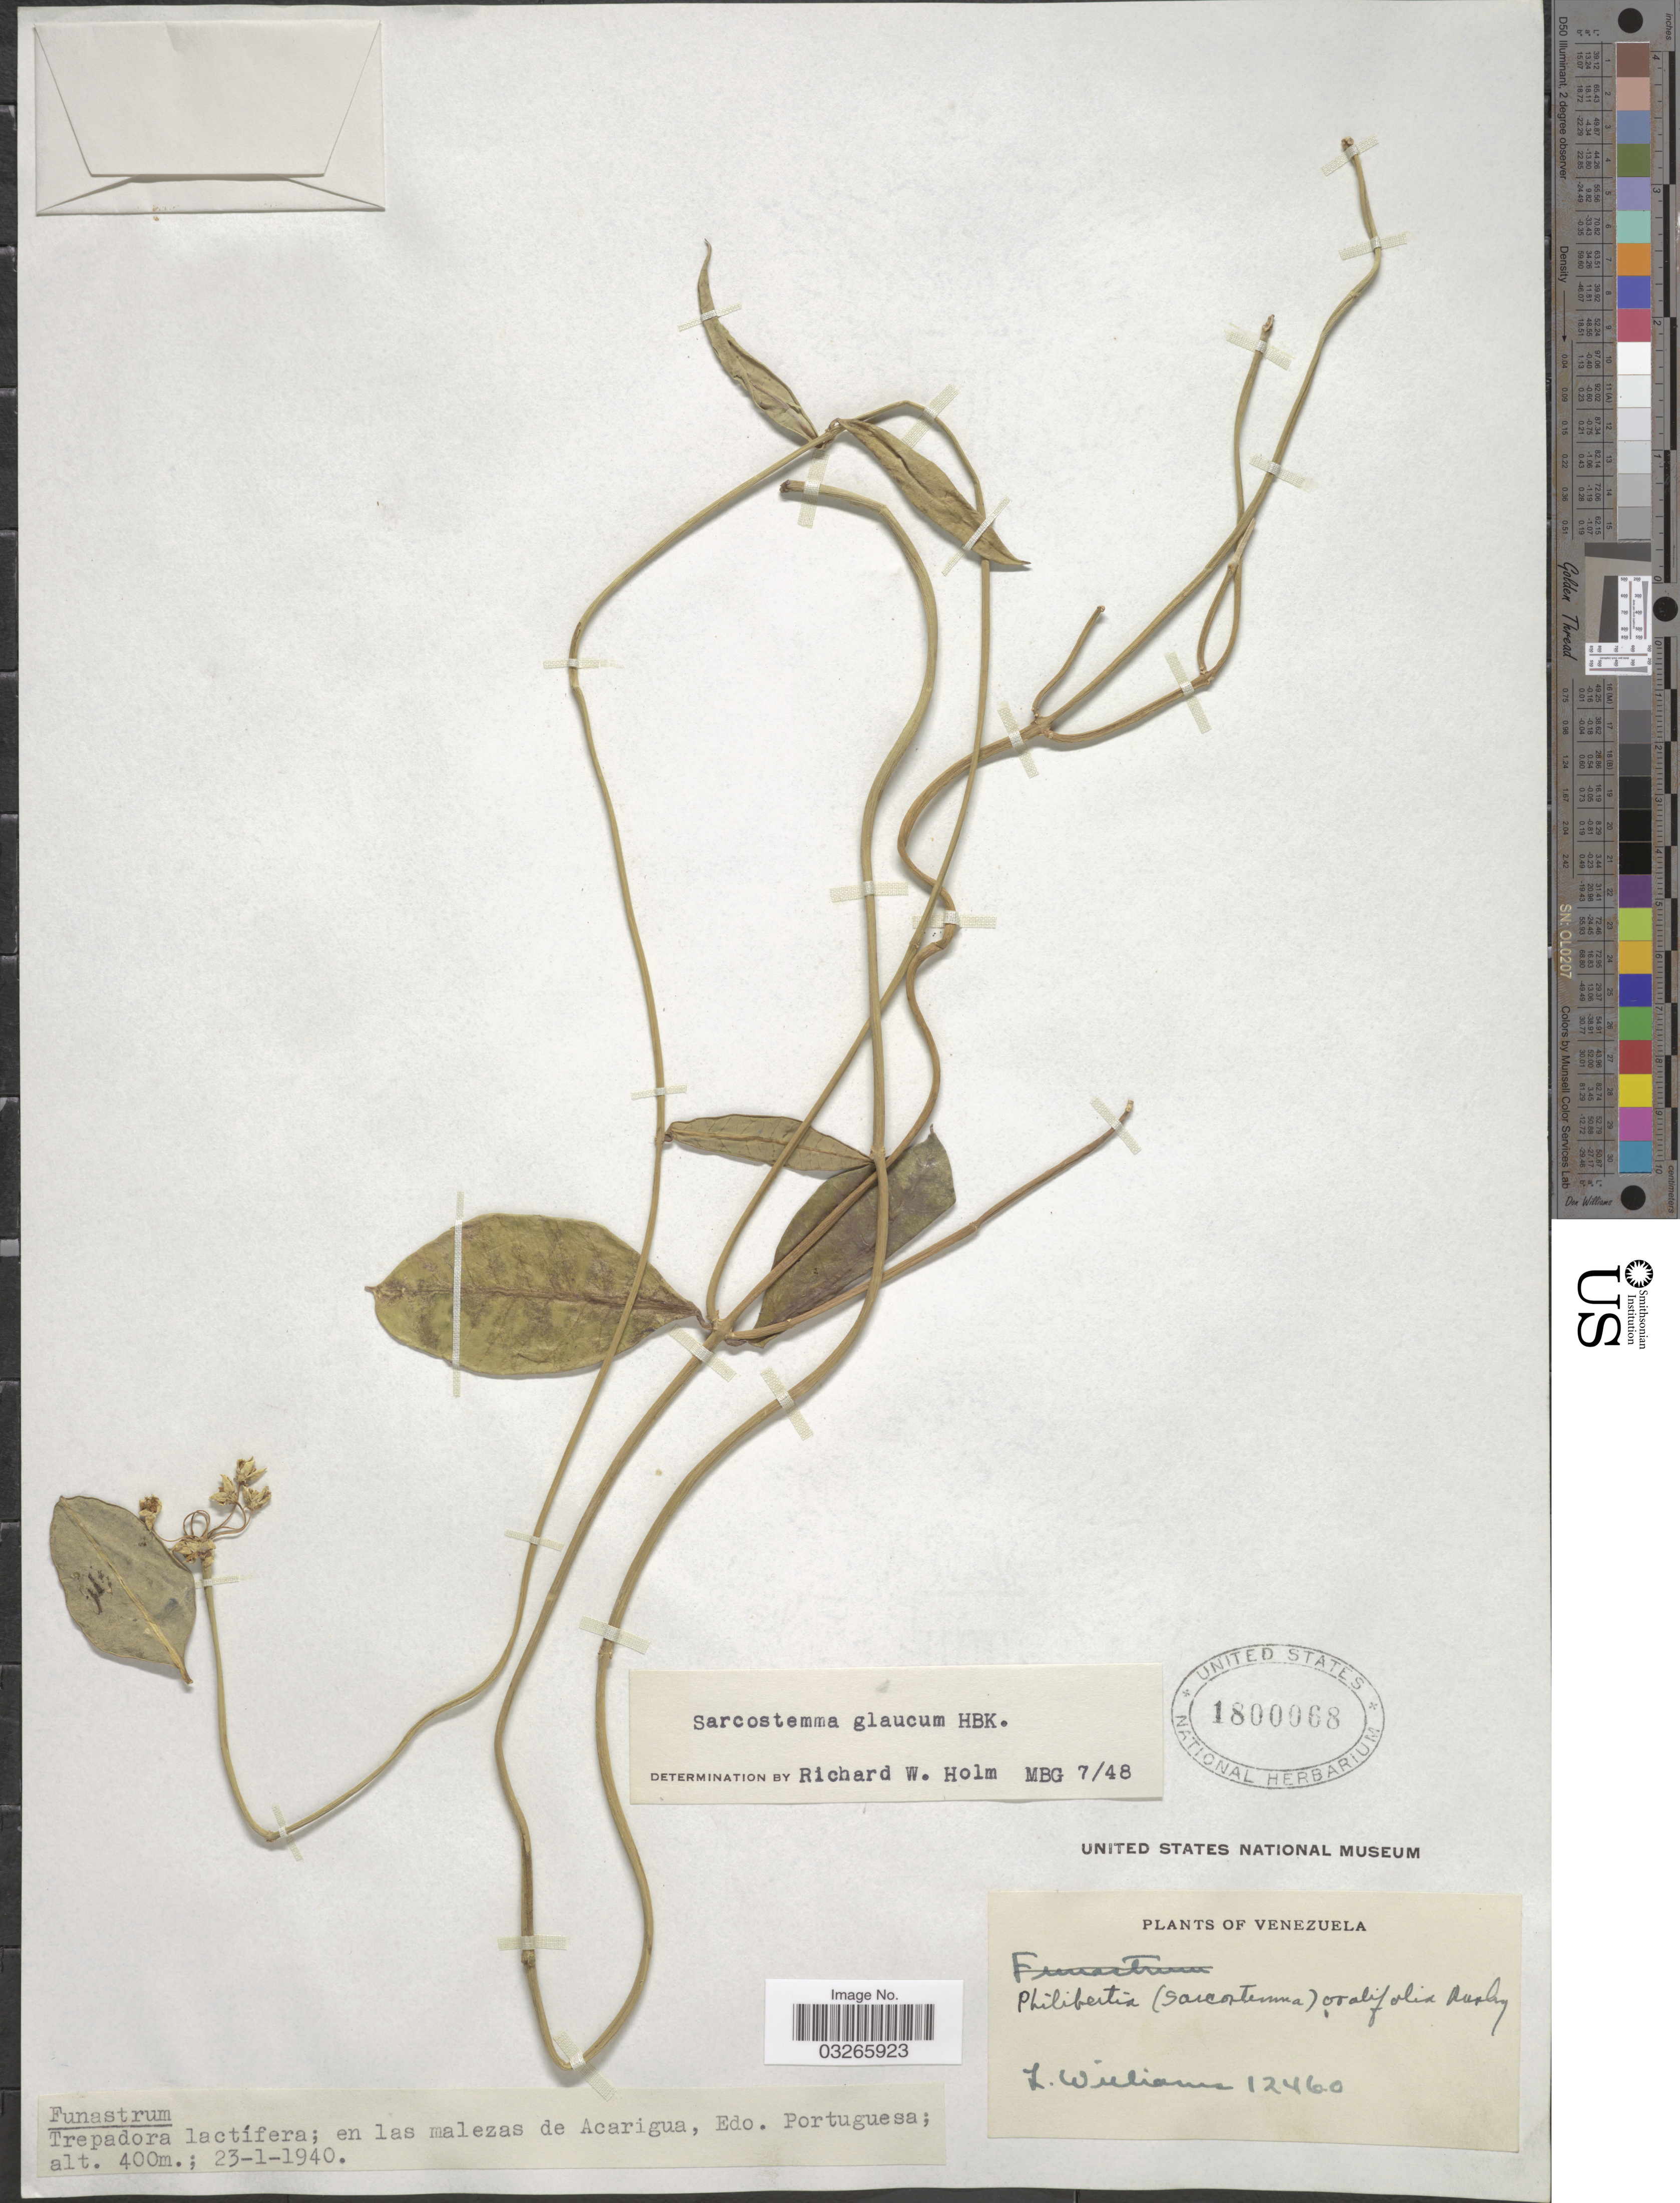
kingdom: Plantae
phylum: Tracheophyta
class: Magnoliopsida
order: Gentianales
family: Apocynaceae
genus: Sarcostemma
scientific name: Sarcostemma glaucum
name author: Kunth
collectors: L. Williams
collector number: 12460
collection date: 1940-01-23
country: Venezuela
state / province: Portuguesa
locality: En las malezas de Acarigua, Edo. Portuguesa.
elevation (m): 400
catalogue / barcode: US 1800068